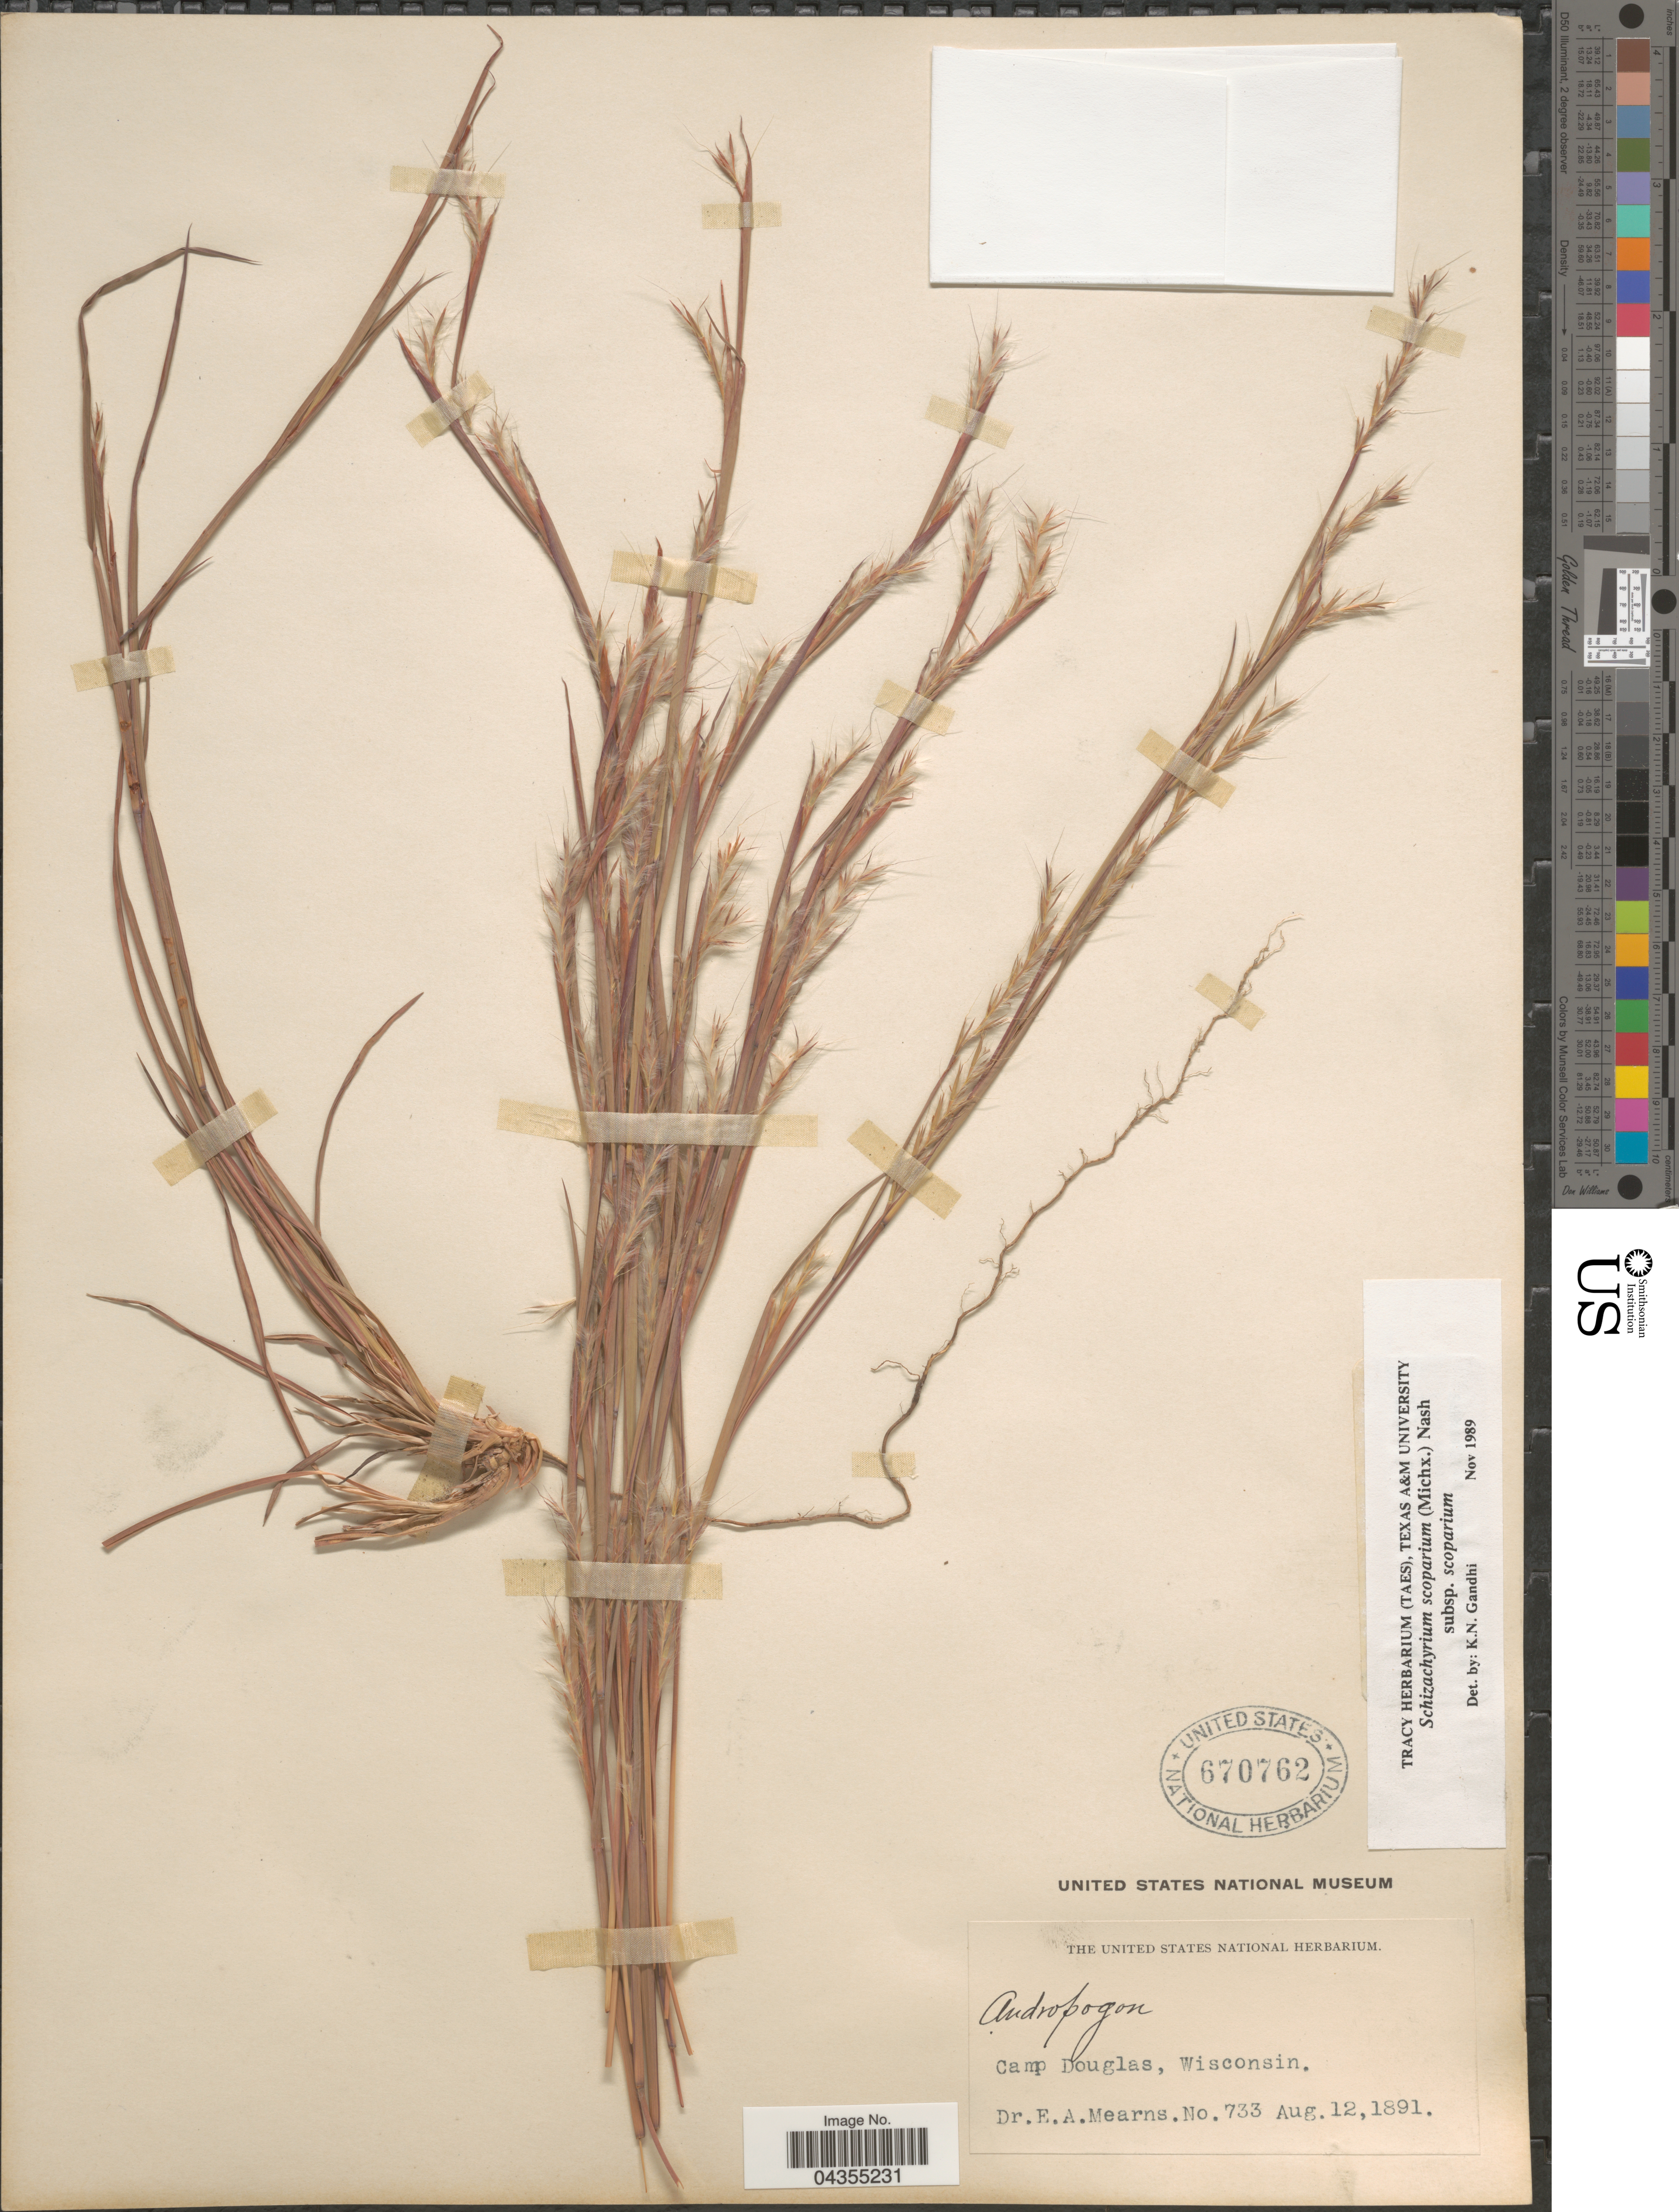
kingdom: Plantae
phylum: Tracheophyta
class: Liliopsida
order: Poales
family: Poaceae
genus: Schizachyrium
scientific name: Schizachyrium scoparium var. scoparium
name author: (Michx.) Nash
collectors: E. A. Mearns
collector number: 733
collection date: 1891-08-12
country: United States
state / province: Wisconsin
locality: Camp Douglas.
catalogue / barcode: US 670762